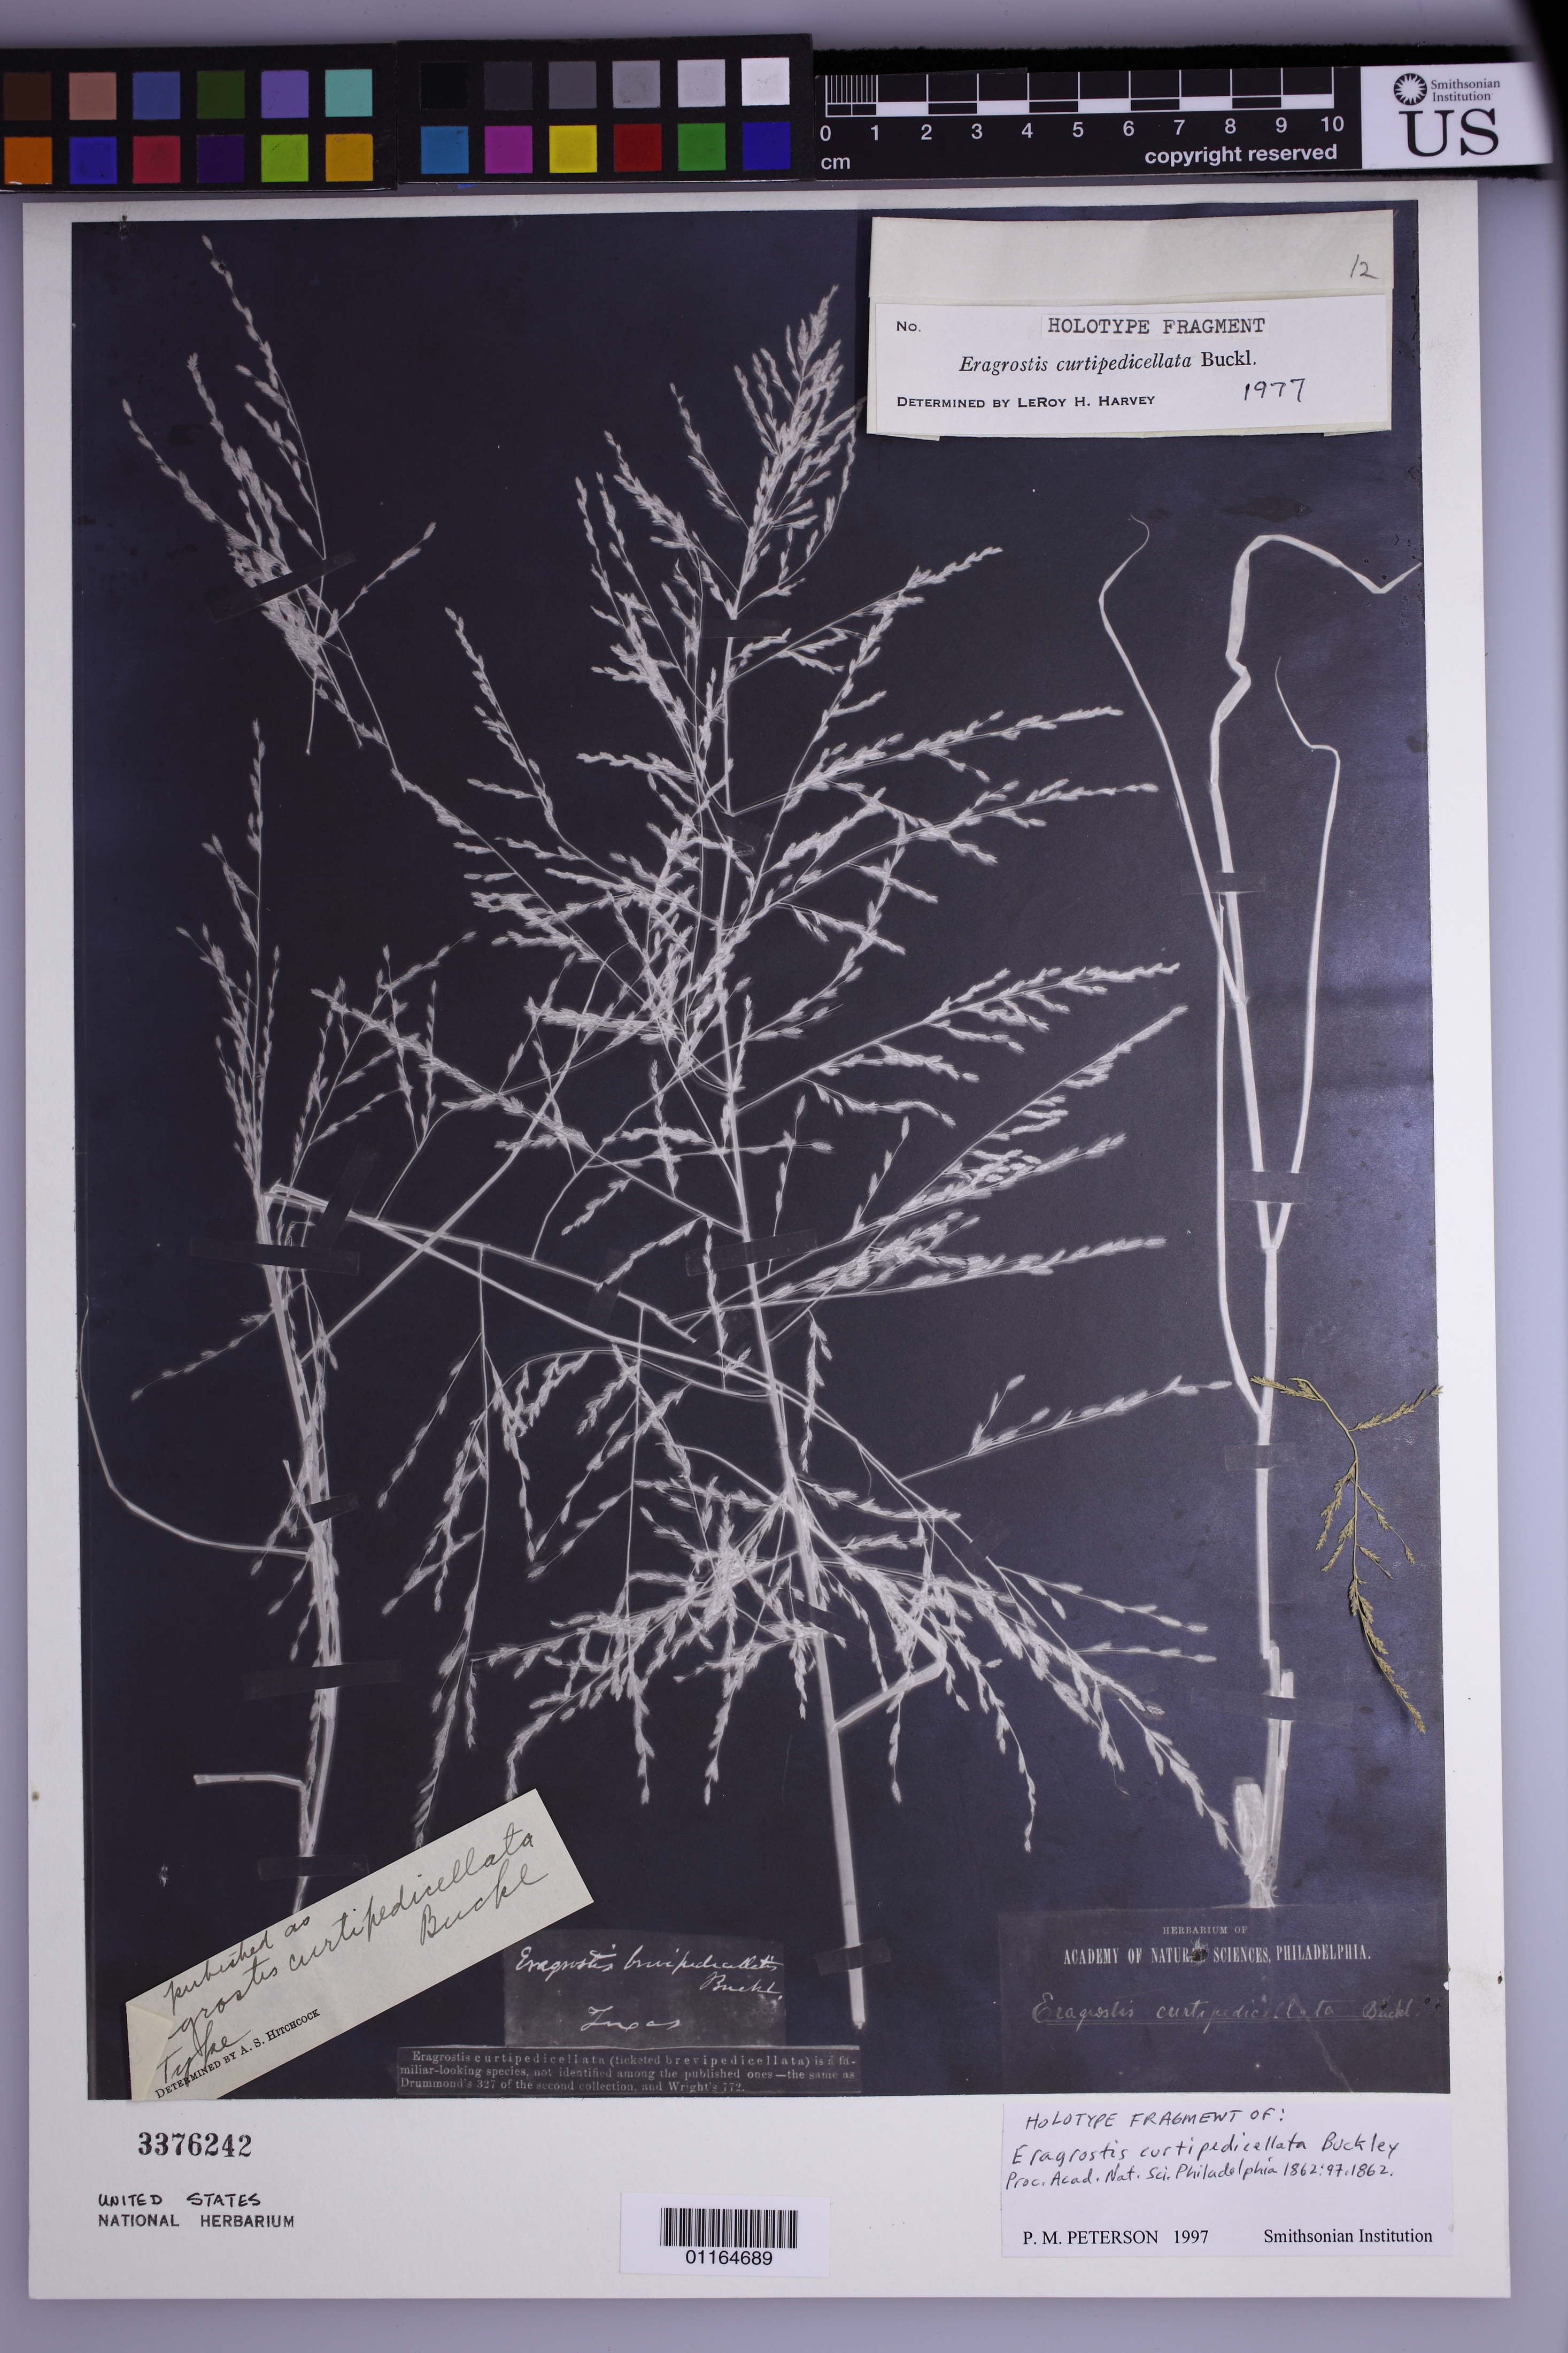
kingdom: Plantae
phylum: Tracheophyta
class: Liliopsida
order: Poales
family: Poaceae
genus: Eragrostis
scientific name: Eragrostis curtipedicellata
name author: Buckley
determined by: Peterson, Paul M., (BOT), Smithsonian Institution - National Museum of Natural History (UNITED STATES)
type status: Isotype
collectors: S. B. Buckley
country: United States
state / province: Texas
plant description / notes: Photocopy (negative) and fragmentary material of type specimen ex herb. Academy of Natural Sciences, Philadelphia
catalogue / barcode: US 1164689